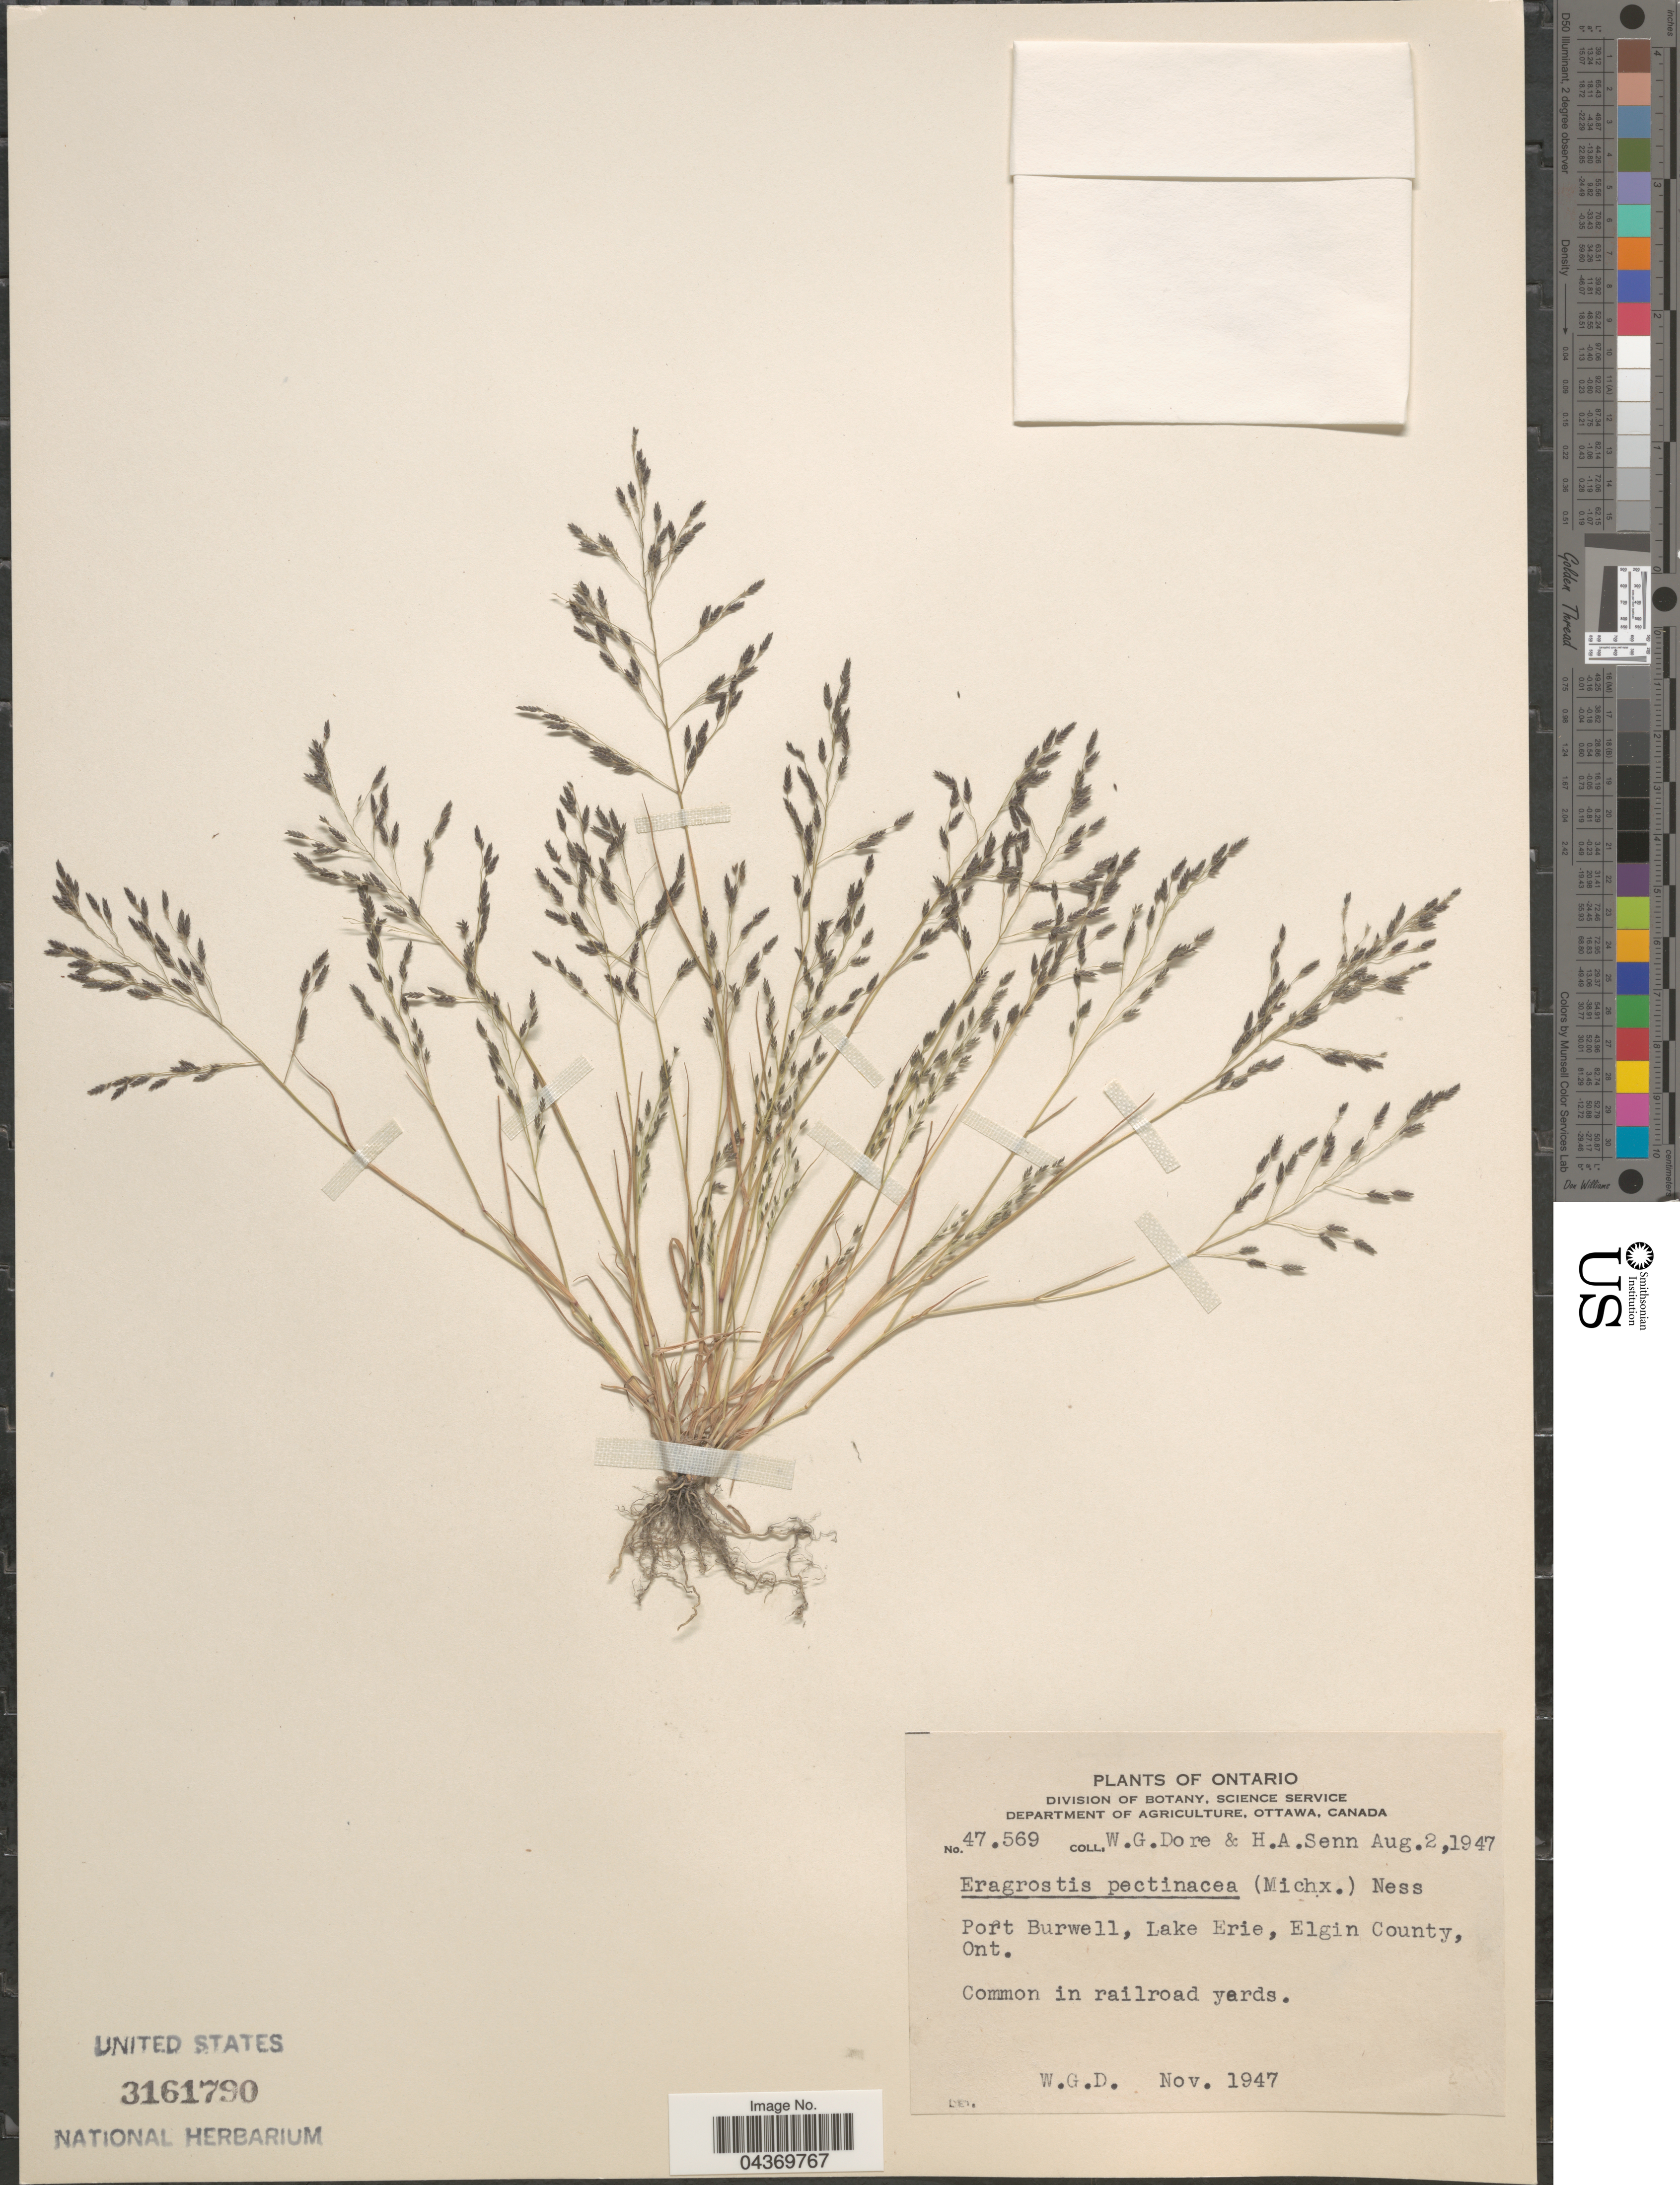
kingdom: Plantae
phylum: Tracheophyta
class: Liliopsida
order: Poales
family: Poaceae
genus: Eragrostis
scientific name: Eragrostis pectinacea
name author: (Michx.) Nees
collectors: W. Dore & H. Senn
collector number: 47569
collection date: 1947-08-02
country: Canada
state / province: Ontario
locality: Port Burwell, Lake Erie, Elgin County. Common in railroad yards.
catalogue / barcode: US 3161790